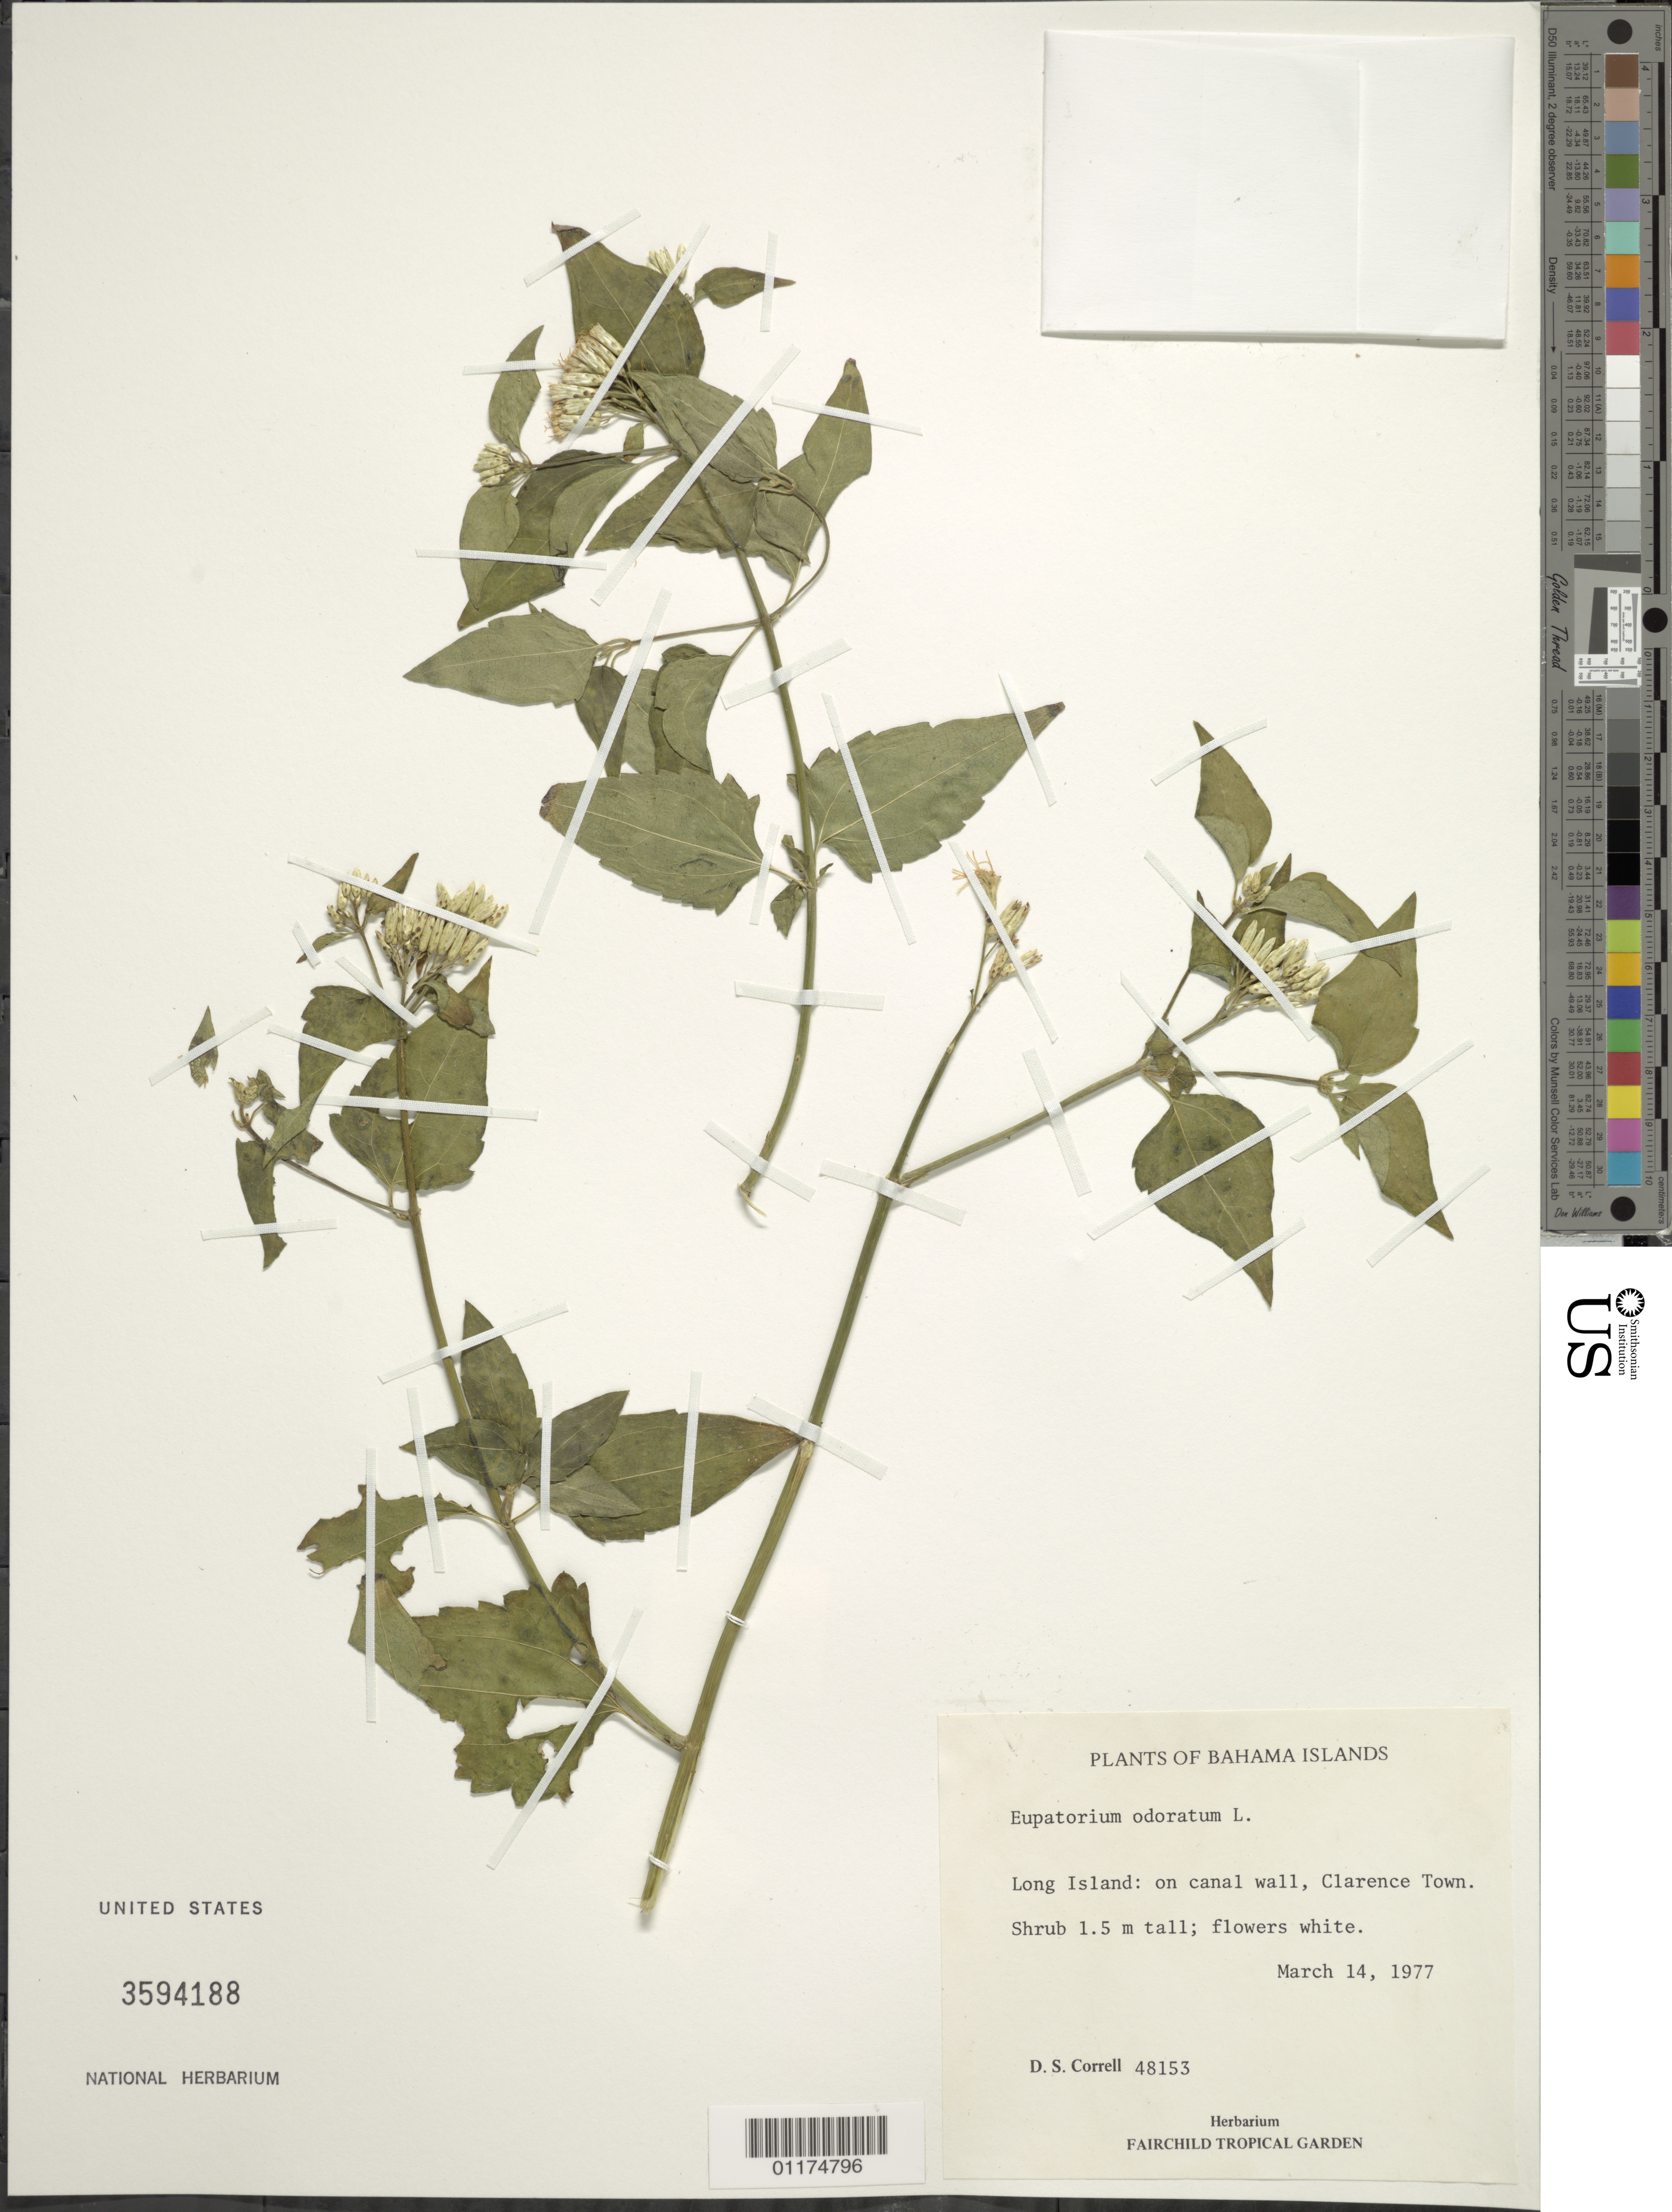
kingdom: Plantae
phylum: Tracheophyta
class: Magnoliopsida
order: Asterales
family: Asteraceae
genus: Chromolaena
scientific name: Chromolaena odorata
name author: (L.) R.M. King & H. Rob.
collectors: D. S. Correll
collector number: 48153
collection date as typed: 14 Mar 1977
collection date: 1977-03-14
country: Bahamas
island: Long I.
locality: on canal wall, Clarence Town.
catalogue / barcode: US 3594188